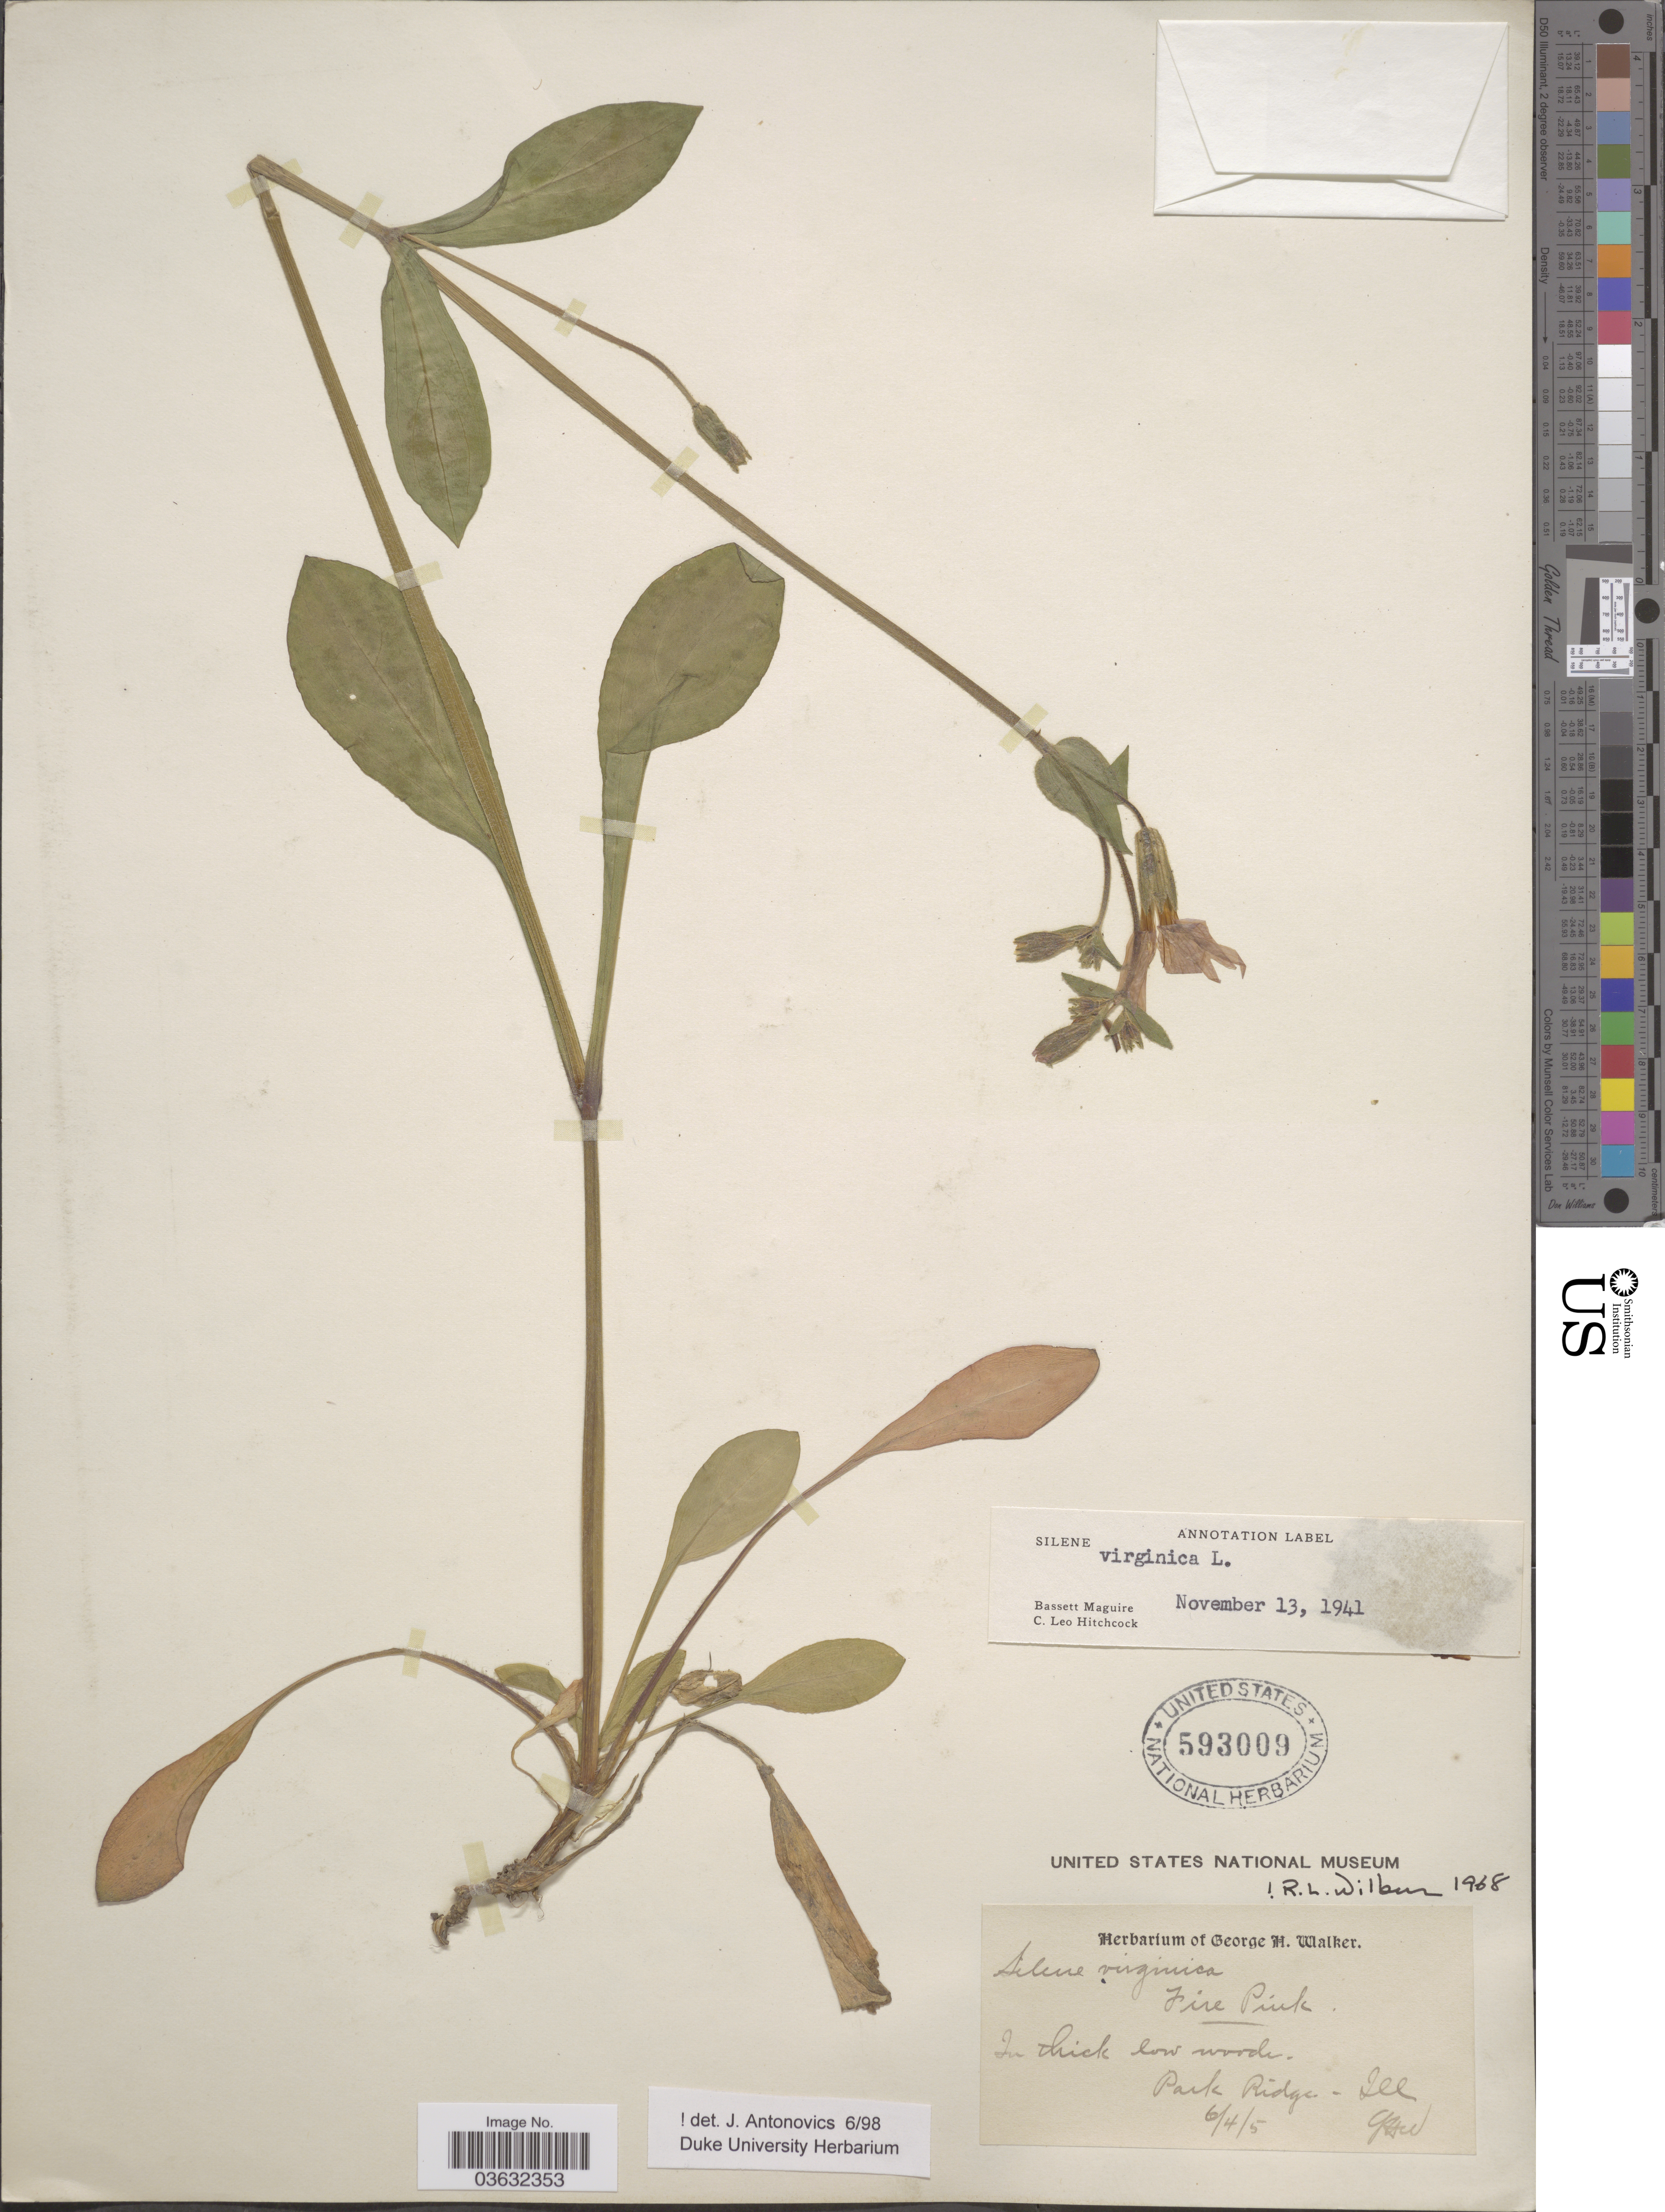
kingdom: Plantae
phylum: Tracheophyta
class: Magnoliopsida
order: Caryophyllales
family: Caryophyllaceae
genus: Silene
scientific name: Silene virginica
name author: L.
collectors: G. H. Walker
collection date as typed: Transcribed d/m/y: 4/6/5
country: United States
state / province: Illinois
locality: Park Ridge.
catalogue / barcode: US 593009